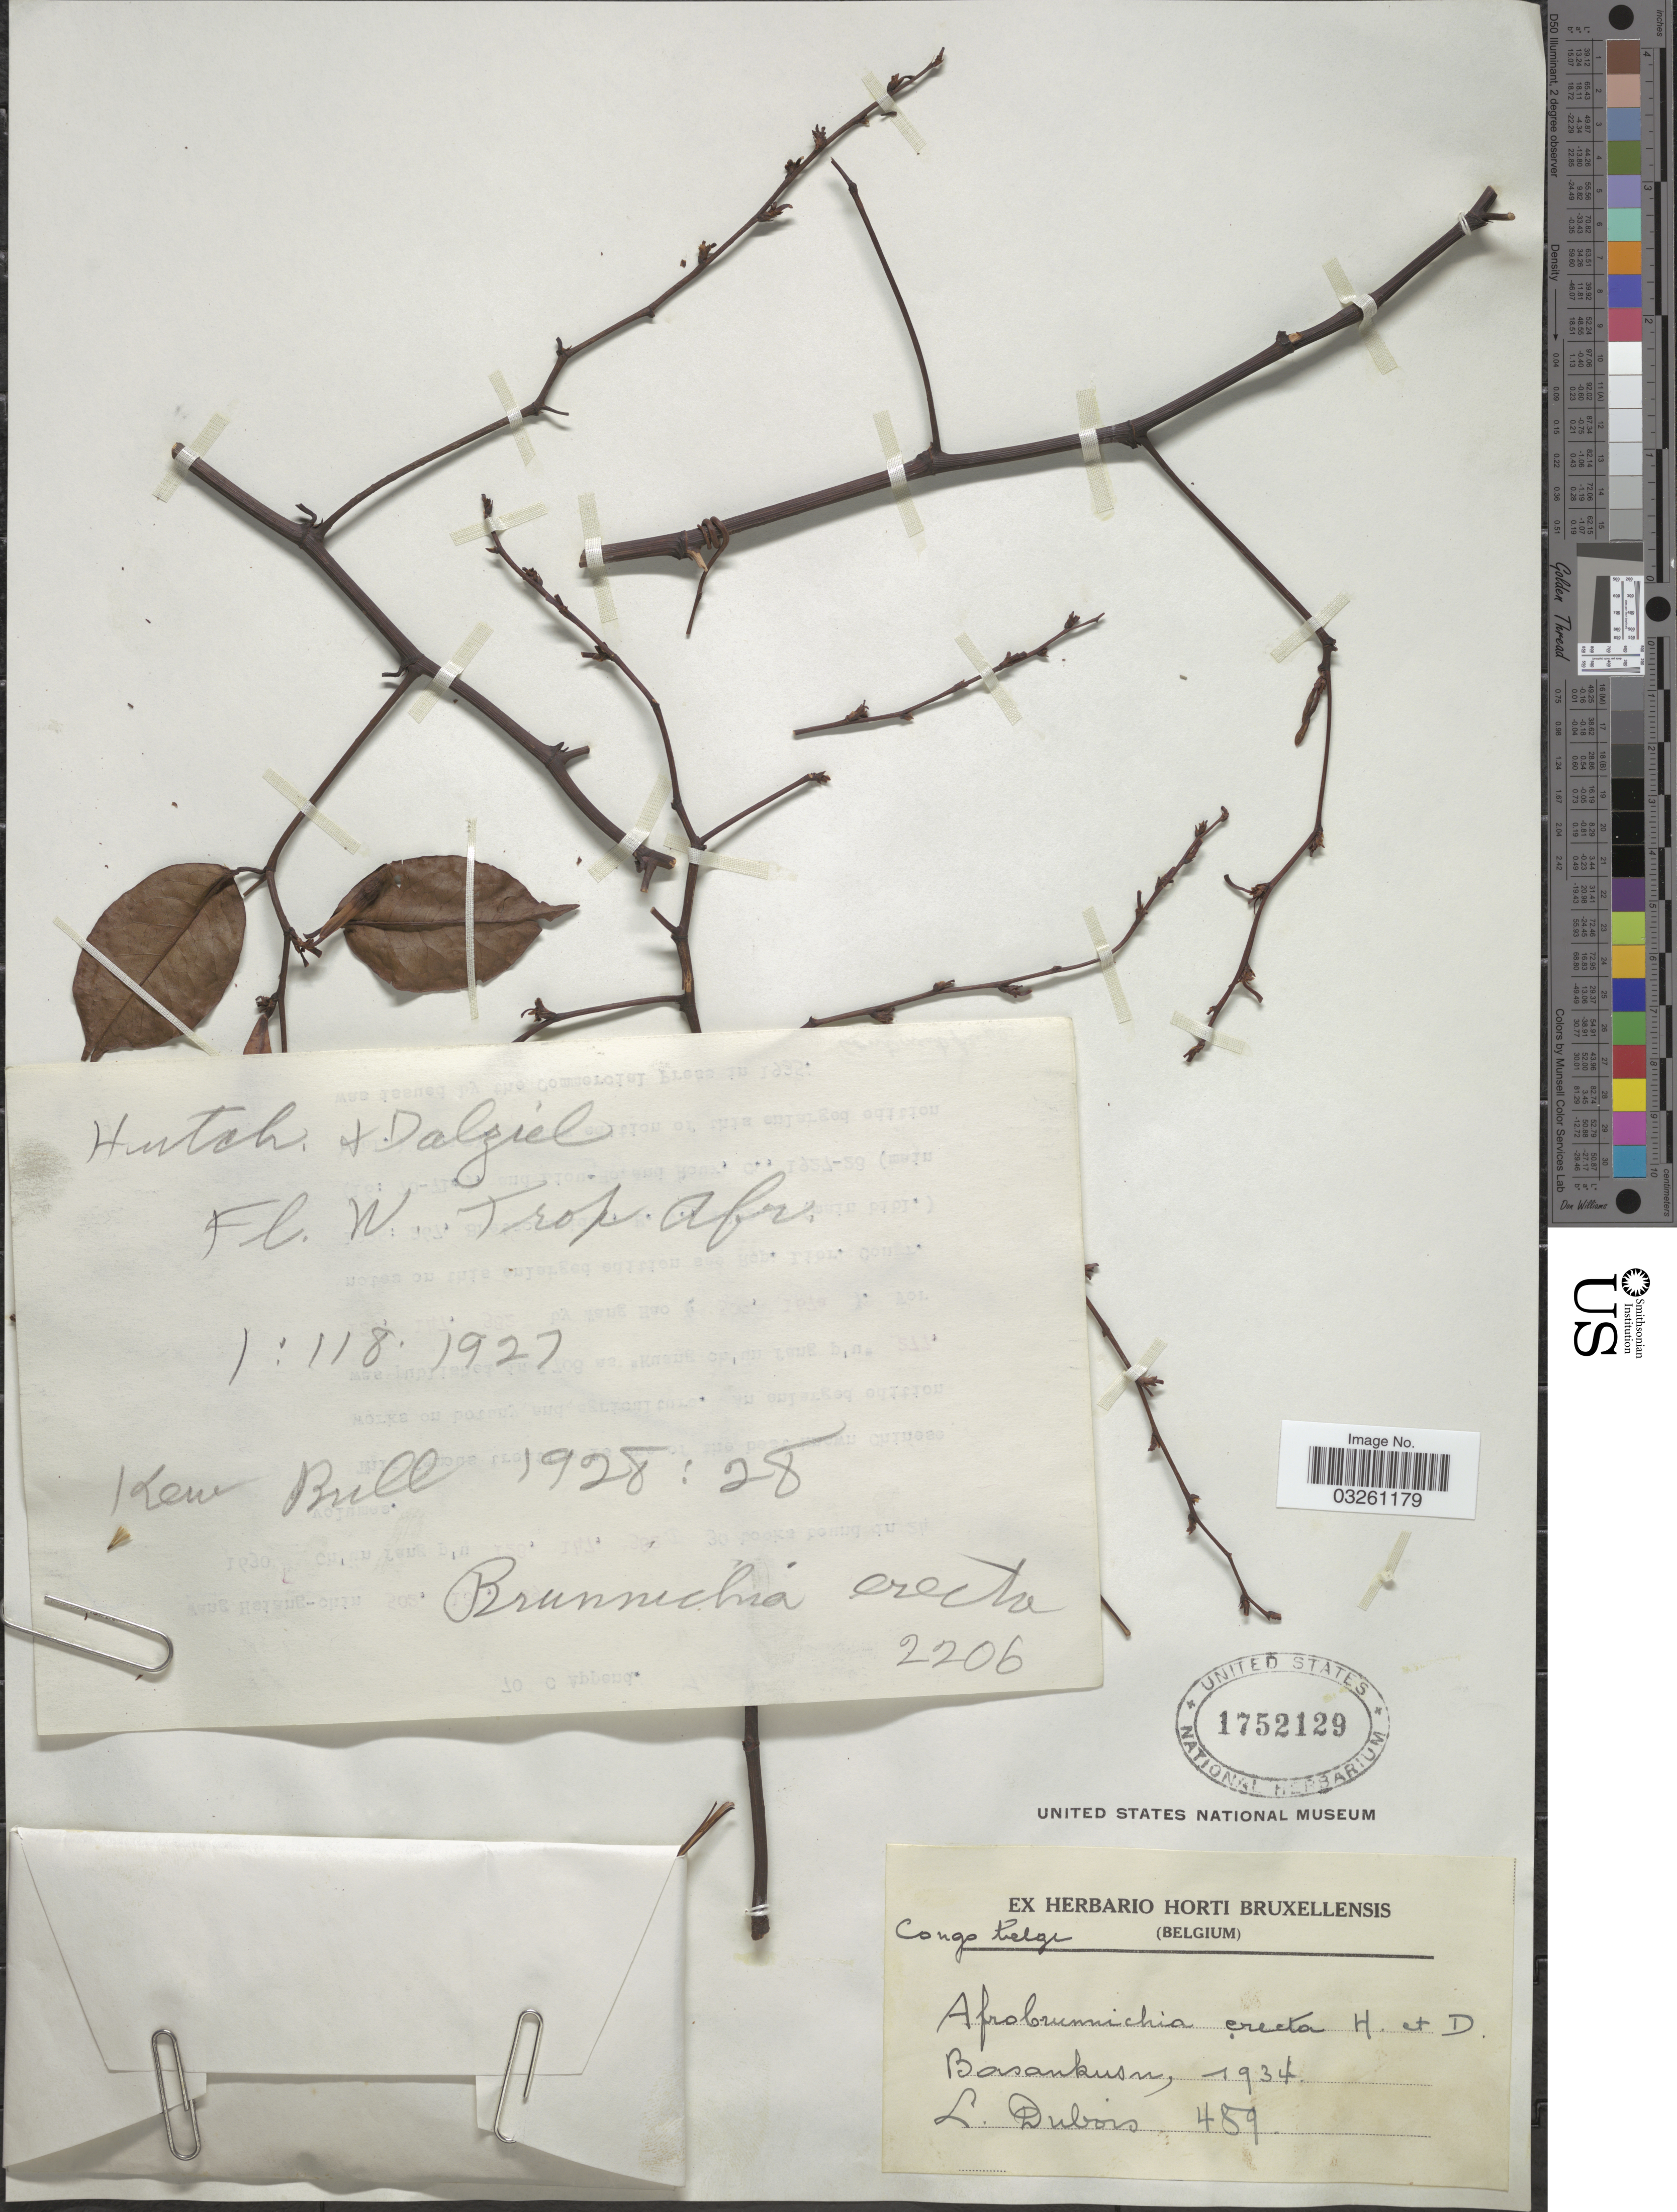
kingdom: Plantae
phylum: Tracheophyta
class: Magnoliopsida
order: Caryophyllales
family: Polygonaceae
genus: Brunnichia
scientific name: Brunnichia erecta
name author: Asch.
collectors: L. Dubois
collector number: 489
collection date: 1934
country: Congo, Democratic Republic of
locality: Congo Belge. Basankusu.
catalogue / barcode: US 1752129